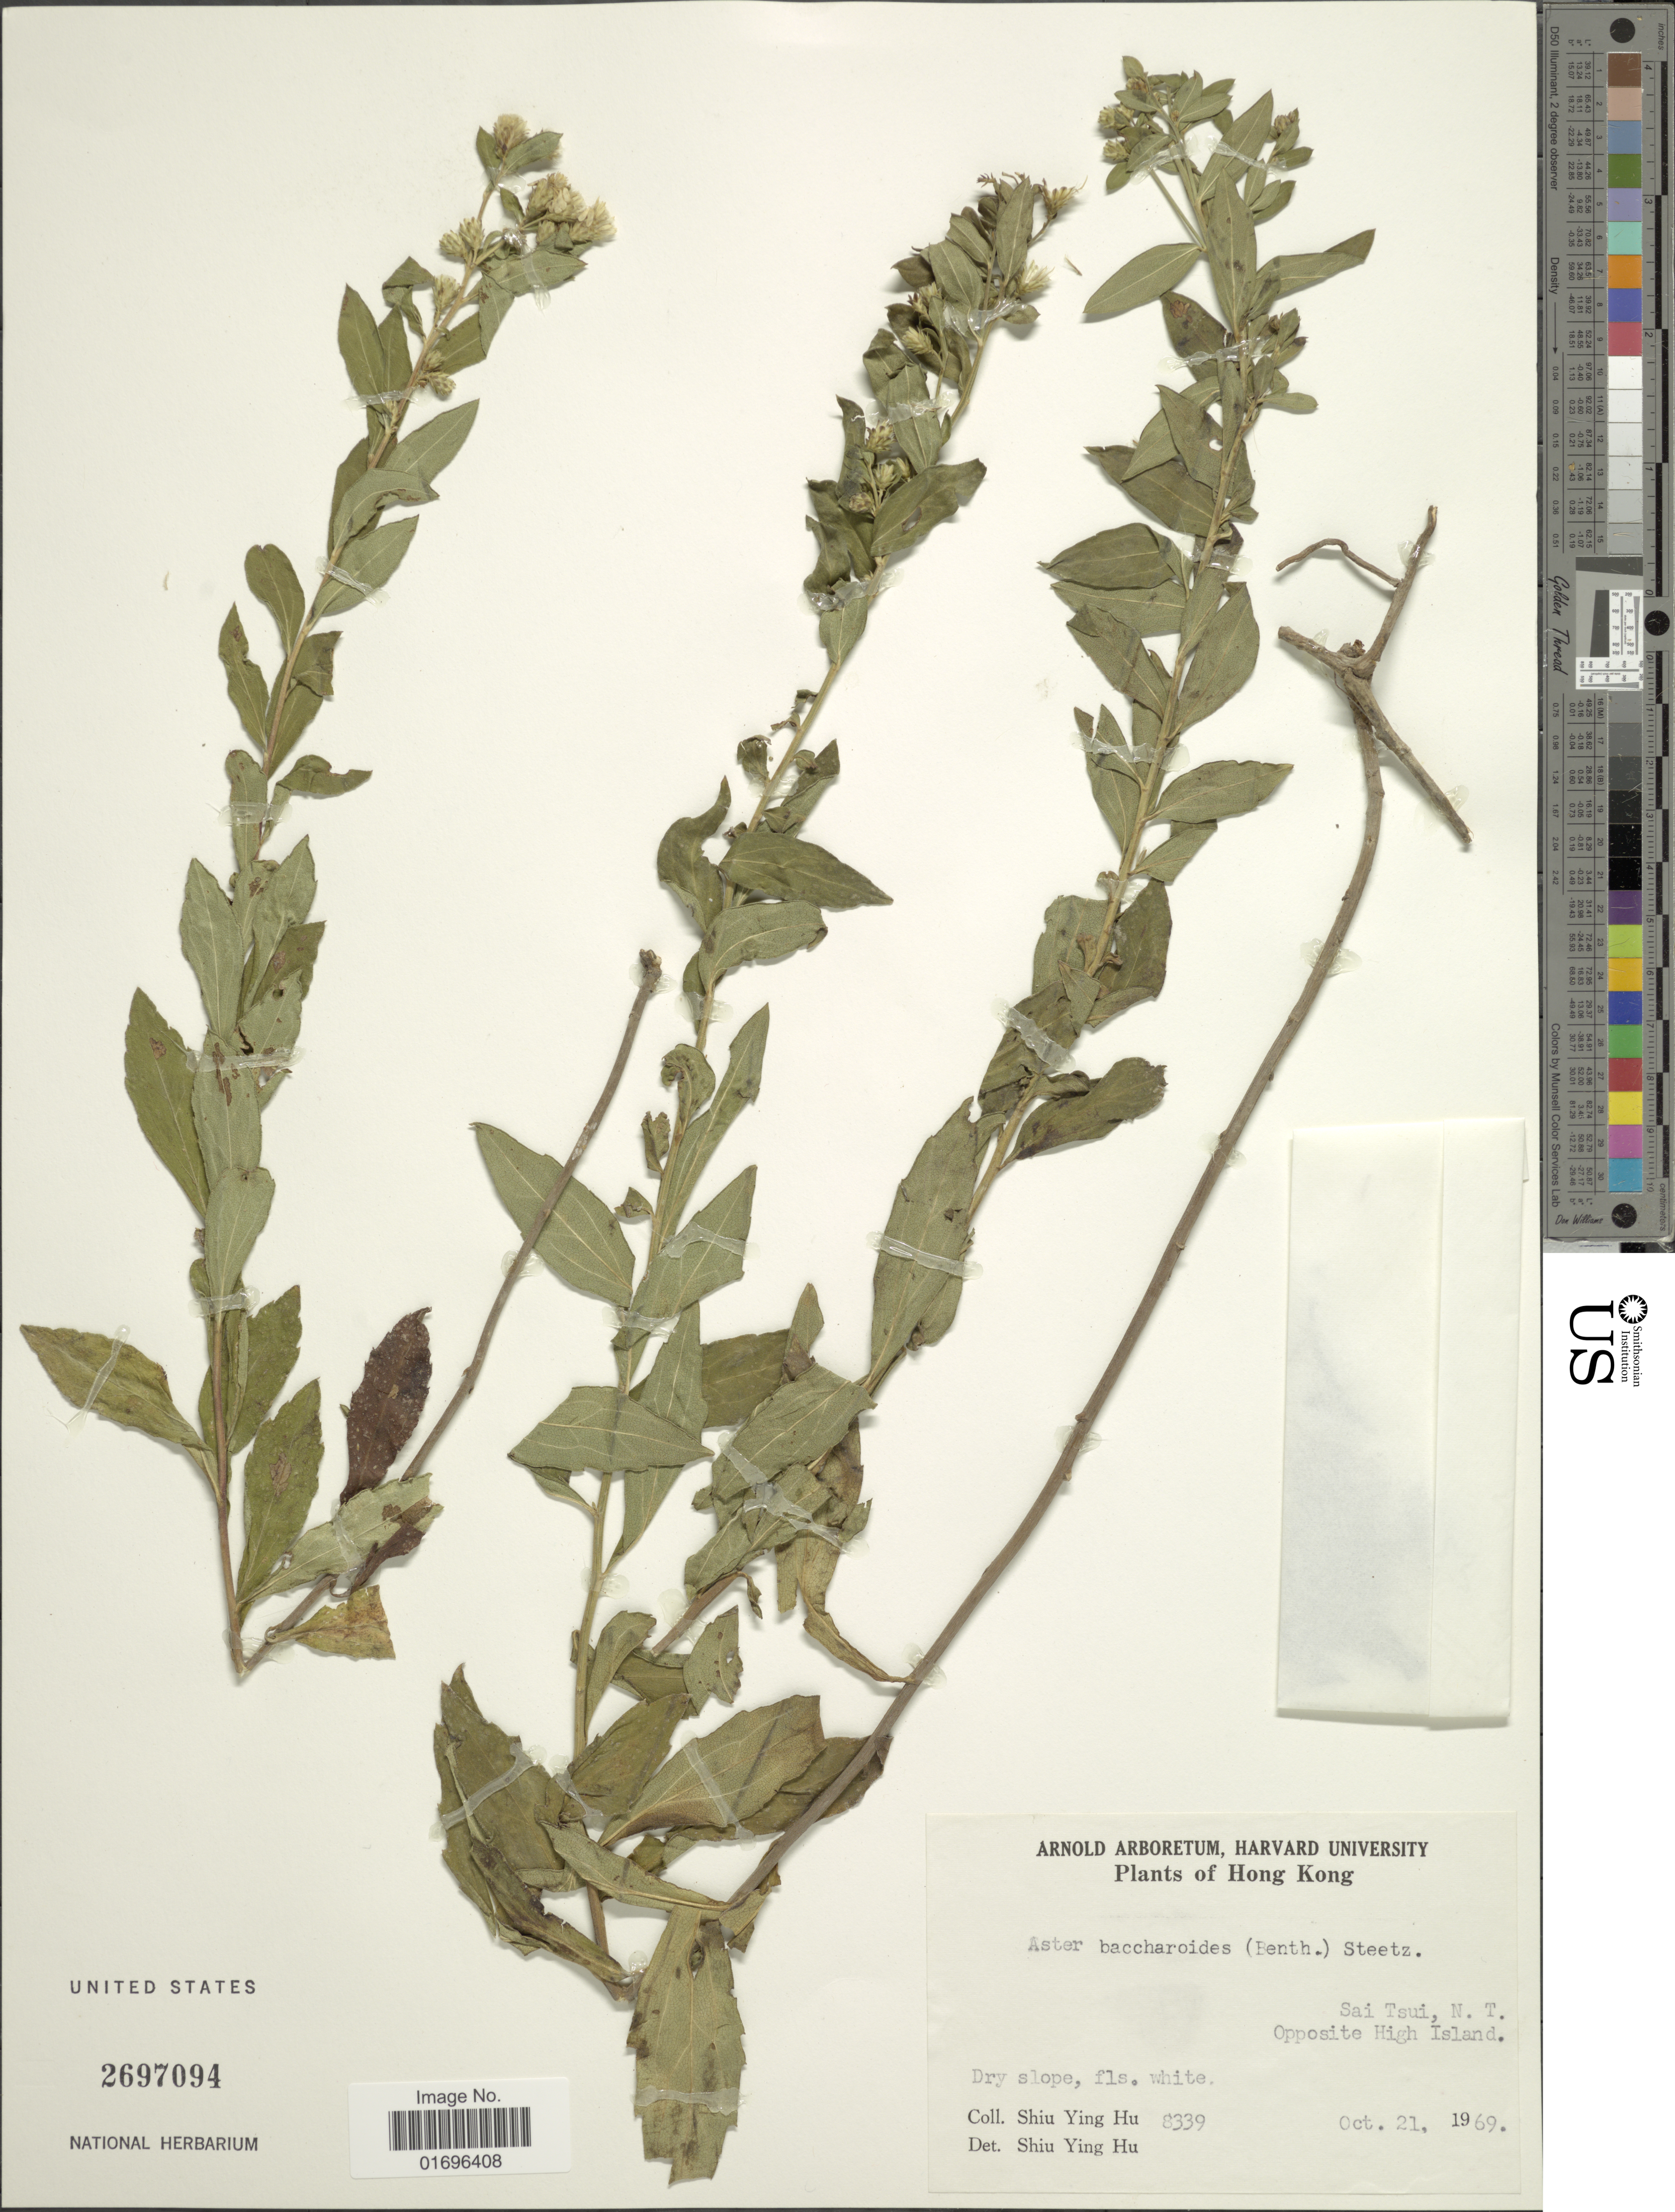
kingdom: Plantae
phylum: Tracheophyta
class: Magnoliopsida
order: Asterales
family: Asteraceae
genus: Aster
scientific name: Aster baccharoides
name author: (Benth.) Steetz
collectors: S. Y. Hu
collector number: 8339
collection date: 1969-10-21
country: China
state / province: Hong Kong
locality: Sai Tsui, N.T. Opposite High Island.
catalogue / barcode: US 2697094